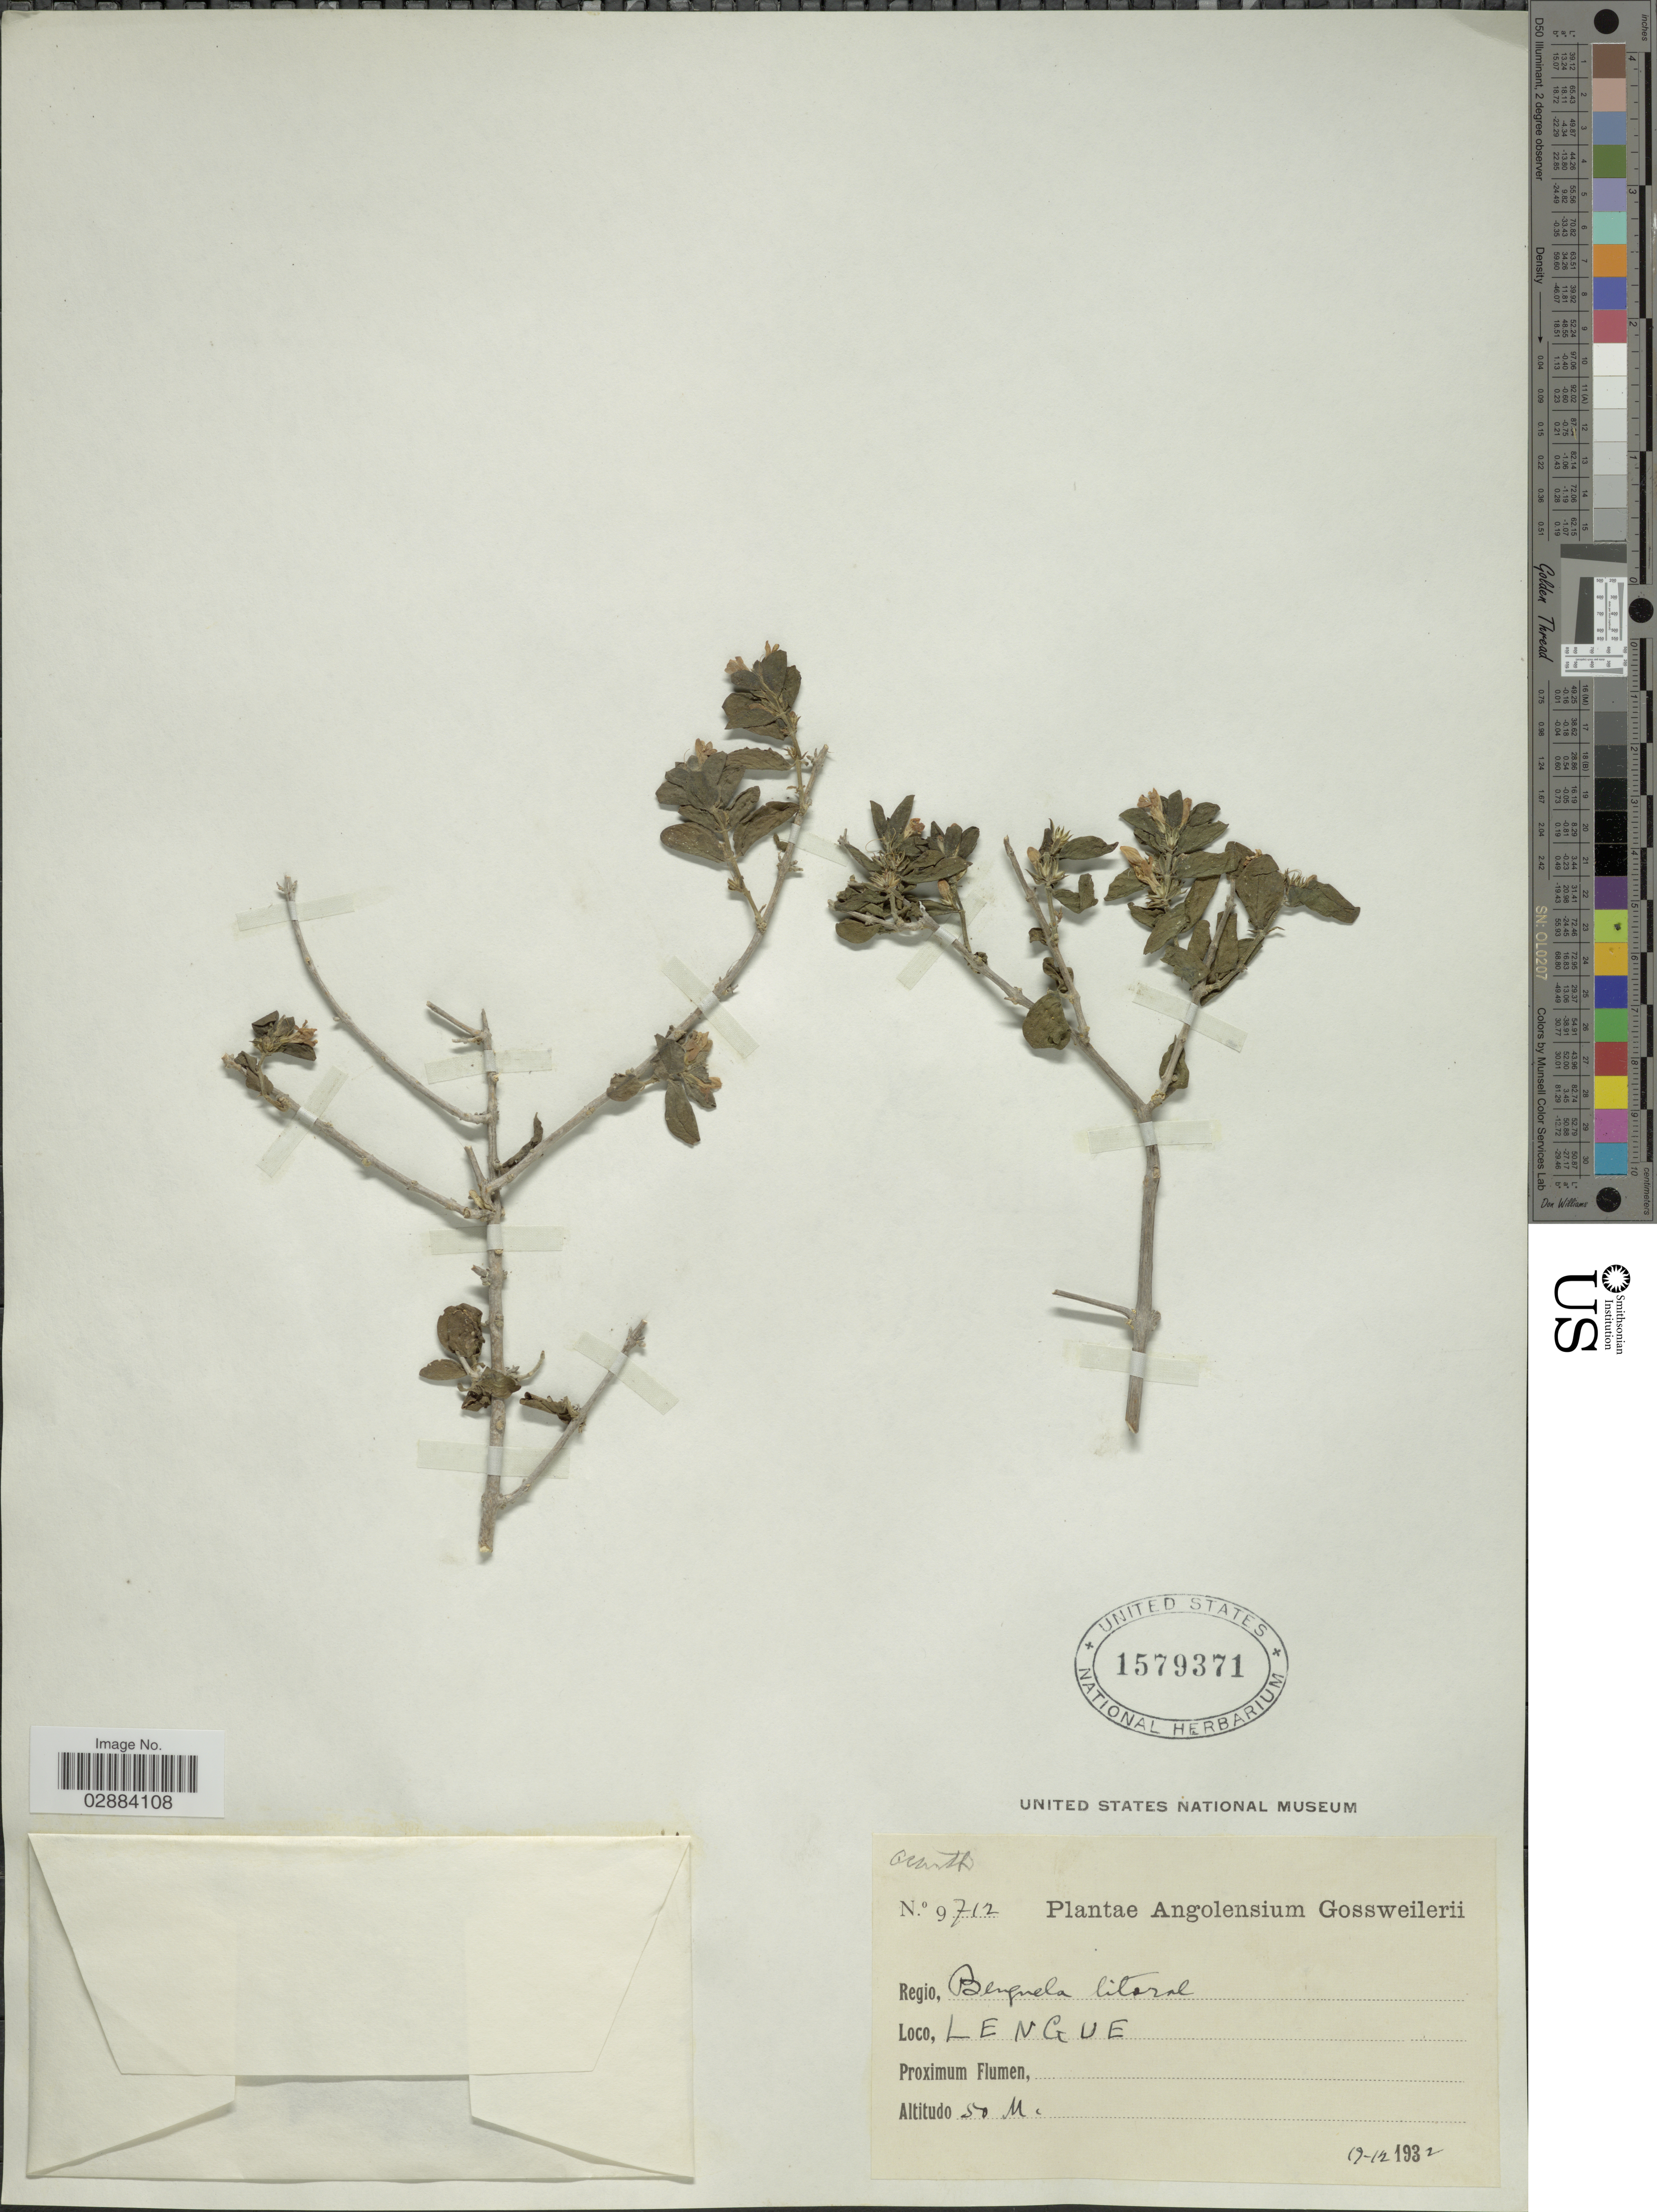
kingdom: Plantae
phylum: Tracheophyta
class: Magnoliopsida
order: Lamiales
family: Acanthaceae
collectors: -. Gossweiler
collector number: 9712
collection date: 1932-12-19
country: Angola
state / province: Benguela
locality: Regio, Benguela Litoral. Lengue.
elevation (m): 50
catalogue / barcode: US 1579371